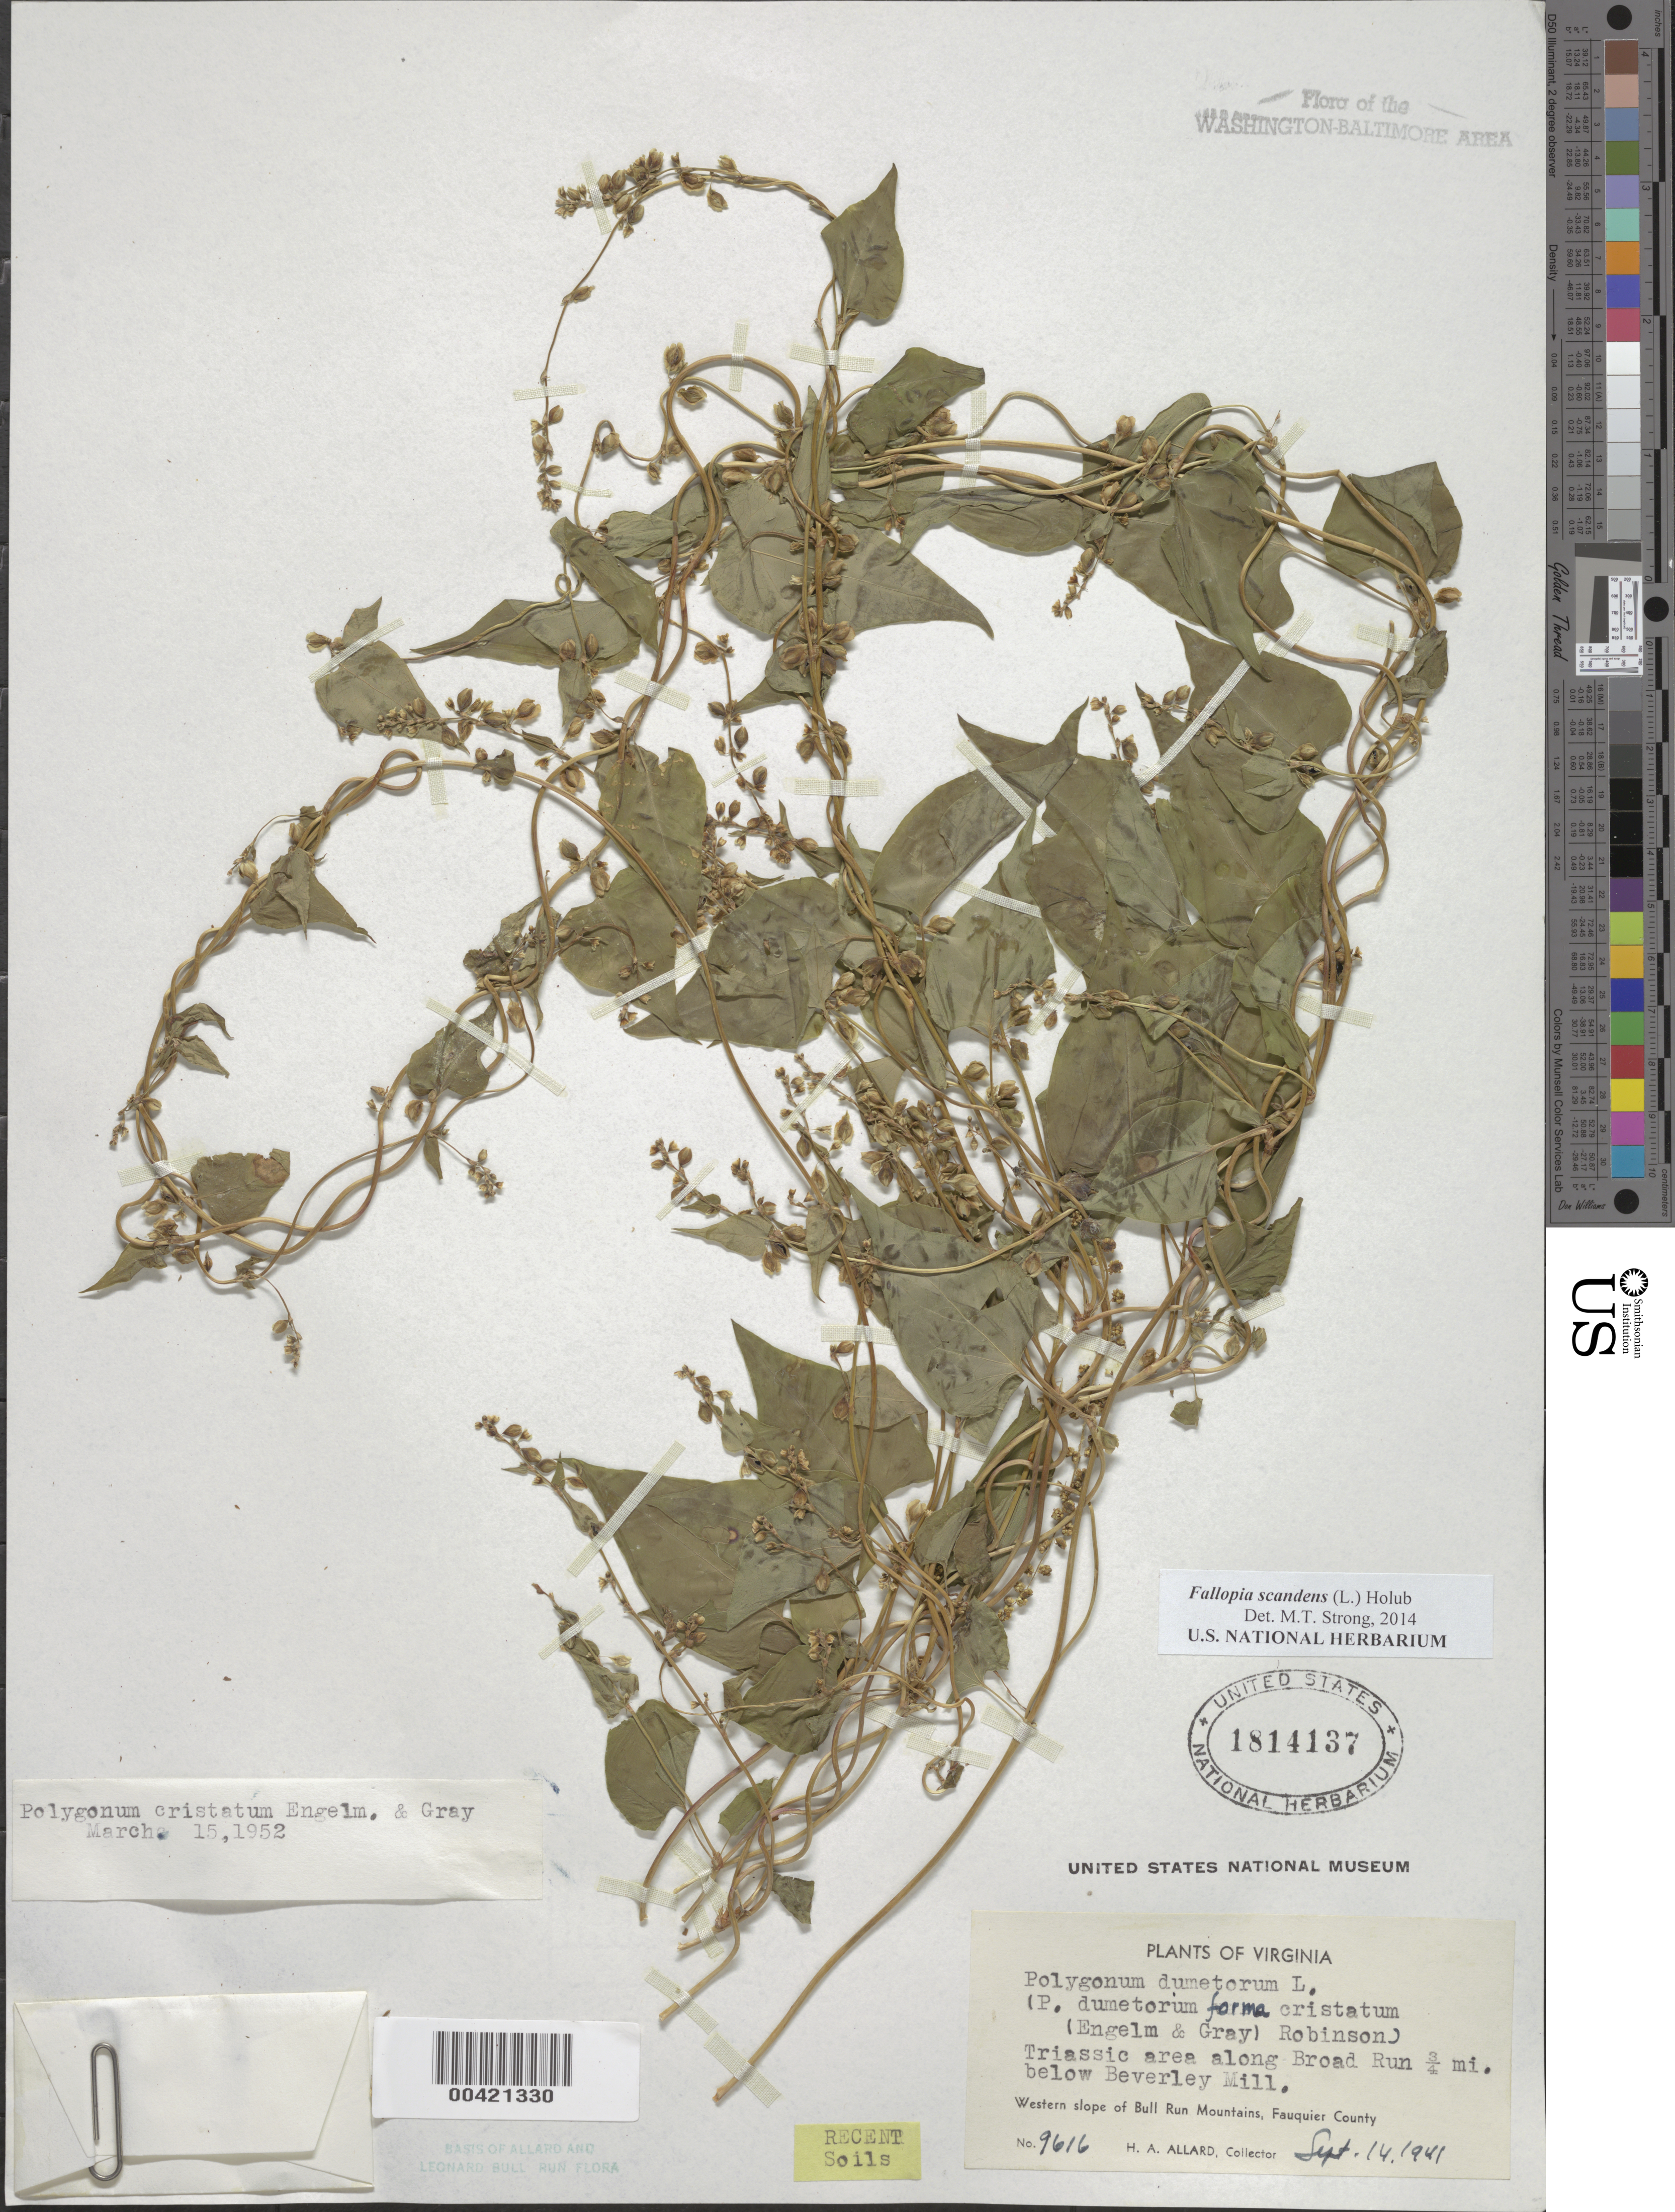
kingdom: Plantae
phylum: Tracheophyta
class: Magnoliopsida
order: Caryophyllales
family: Polygonaceae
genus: Fallopia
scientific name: Fallopia scandens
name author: (L.) Holub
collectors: H. A. Allard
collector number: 9616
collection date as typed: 14 Sep 1941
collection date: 1941-09-14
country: United States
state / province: Virginia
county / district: Fauquier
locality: Broad Run, Beverley Mill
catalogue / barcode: US 1814137